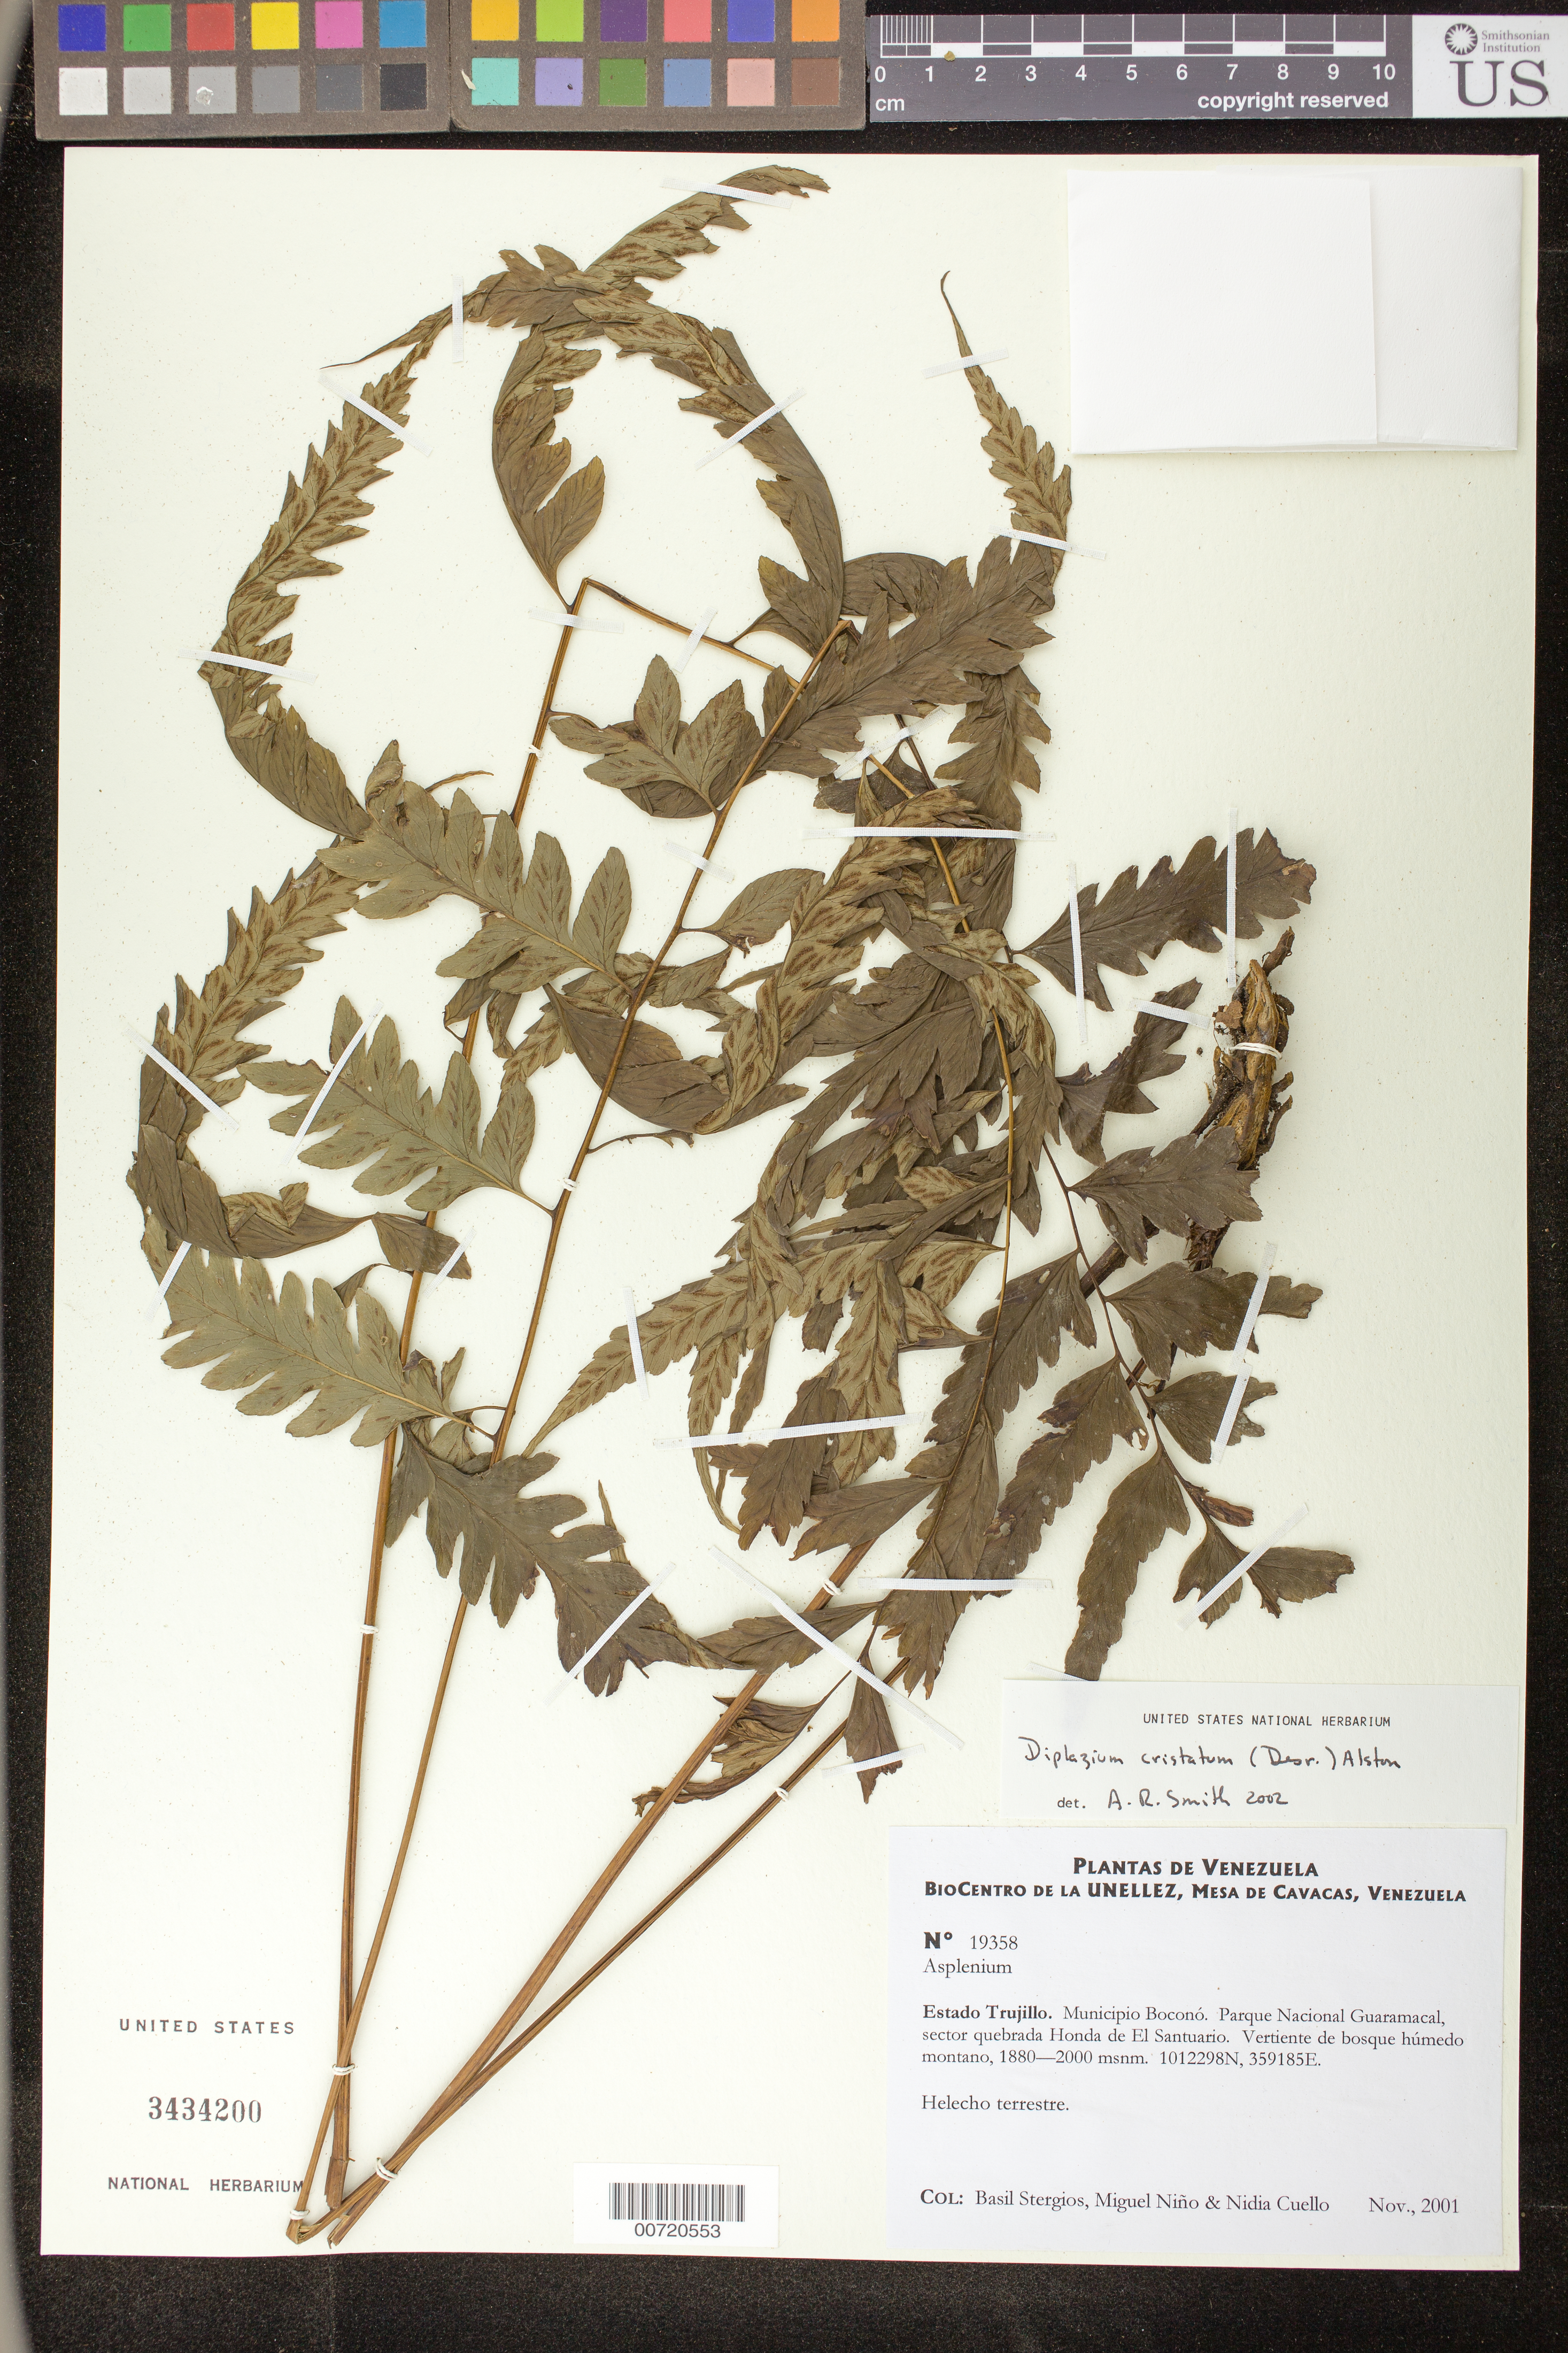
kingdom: Plantae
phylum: Tracheophyta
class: Polypodiopsida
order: Polypodiales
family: Athyriaceae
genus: Diplazium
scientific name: Diplazium cristatum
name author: (Desr.) Alston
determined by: Smith, Alan R., (UC)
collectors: B. G. Stergios, S. M. Niño & N. L. Cuello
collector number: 19358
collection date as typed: Nov 2001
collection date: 2001-11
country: Venezuela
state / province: Trujillo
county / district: Boconó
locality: Parque Nacional Guaramacal. Sector quebrada Honda de El Santuario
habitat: Vertiente de bosque húmedo montano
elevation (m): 1880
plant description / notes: PORT, US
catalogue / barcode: US 3434200